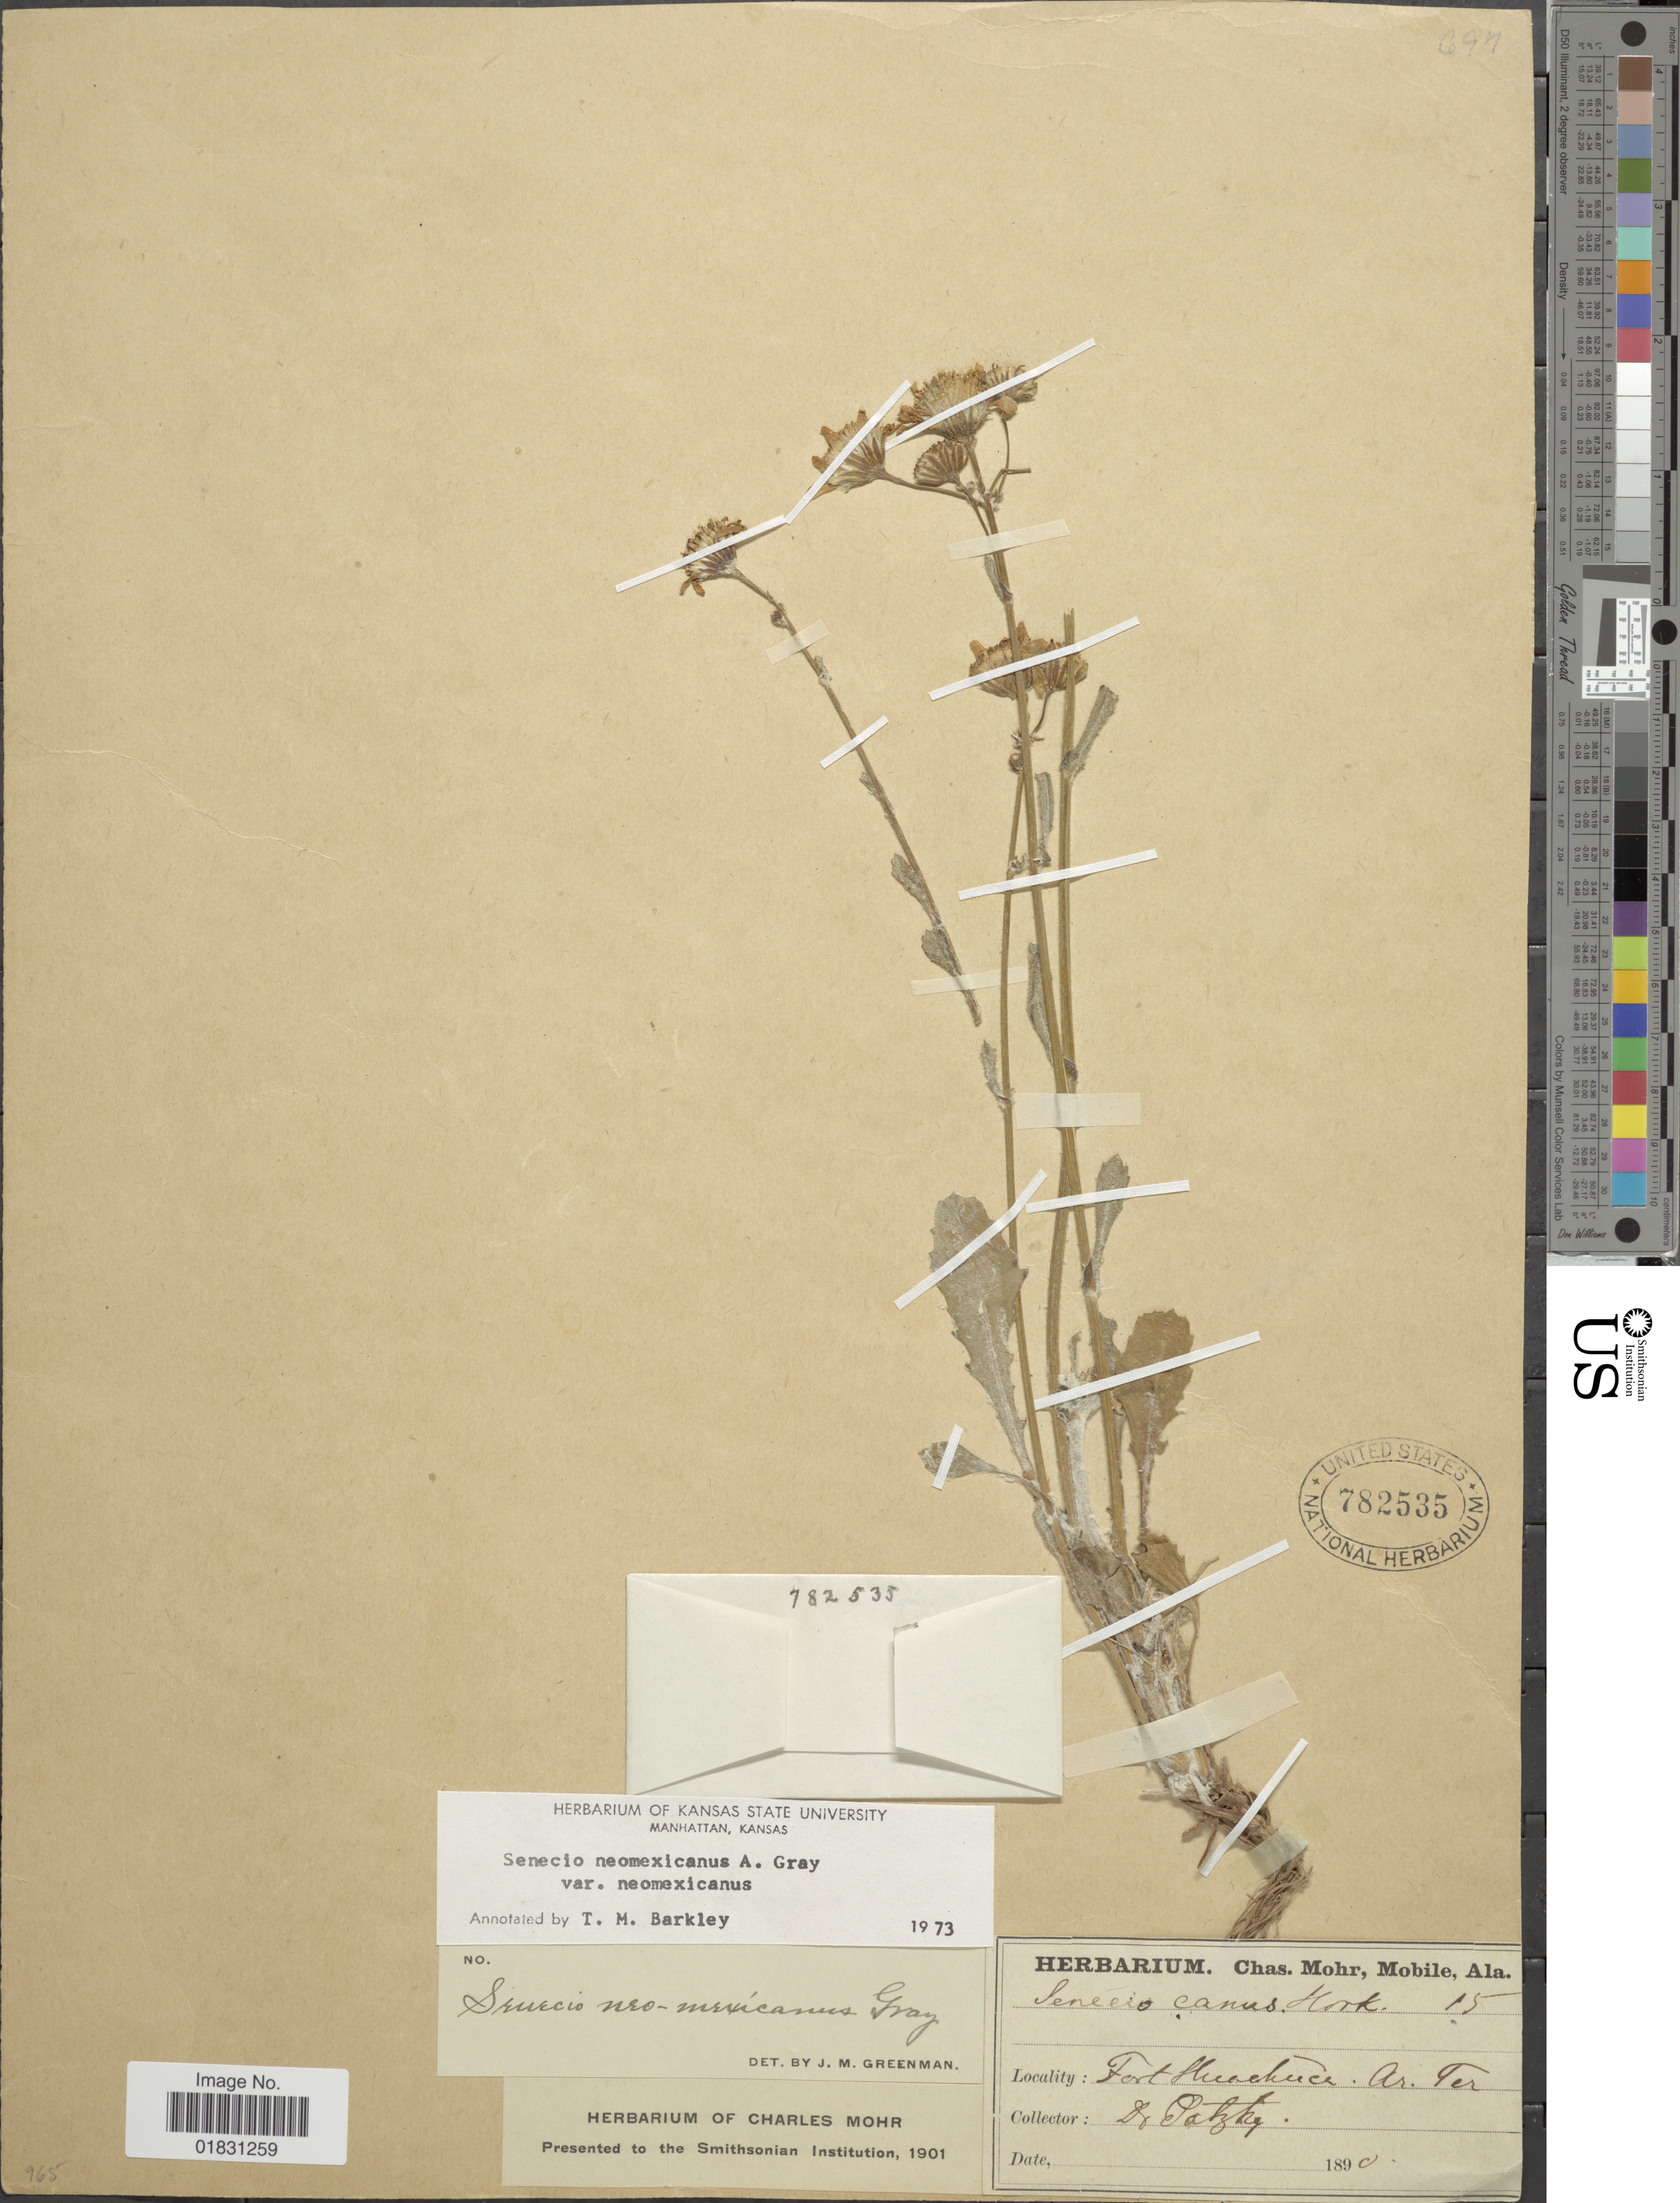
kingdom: Plantae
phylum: Tracheophyta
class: Magnoliopsida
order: Asterales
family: Asteraceae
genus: Packera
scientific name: Packera neomexicana var. neomexicana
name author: (A. Gray) W.A. Weber & Á. Löve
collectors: -. Patzky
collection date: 1890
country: United States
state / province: Arizona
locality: Fort Huachuca, Ar. Ter. [Arizona Territory]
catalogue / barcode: US 782535